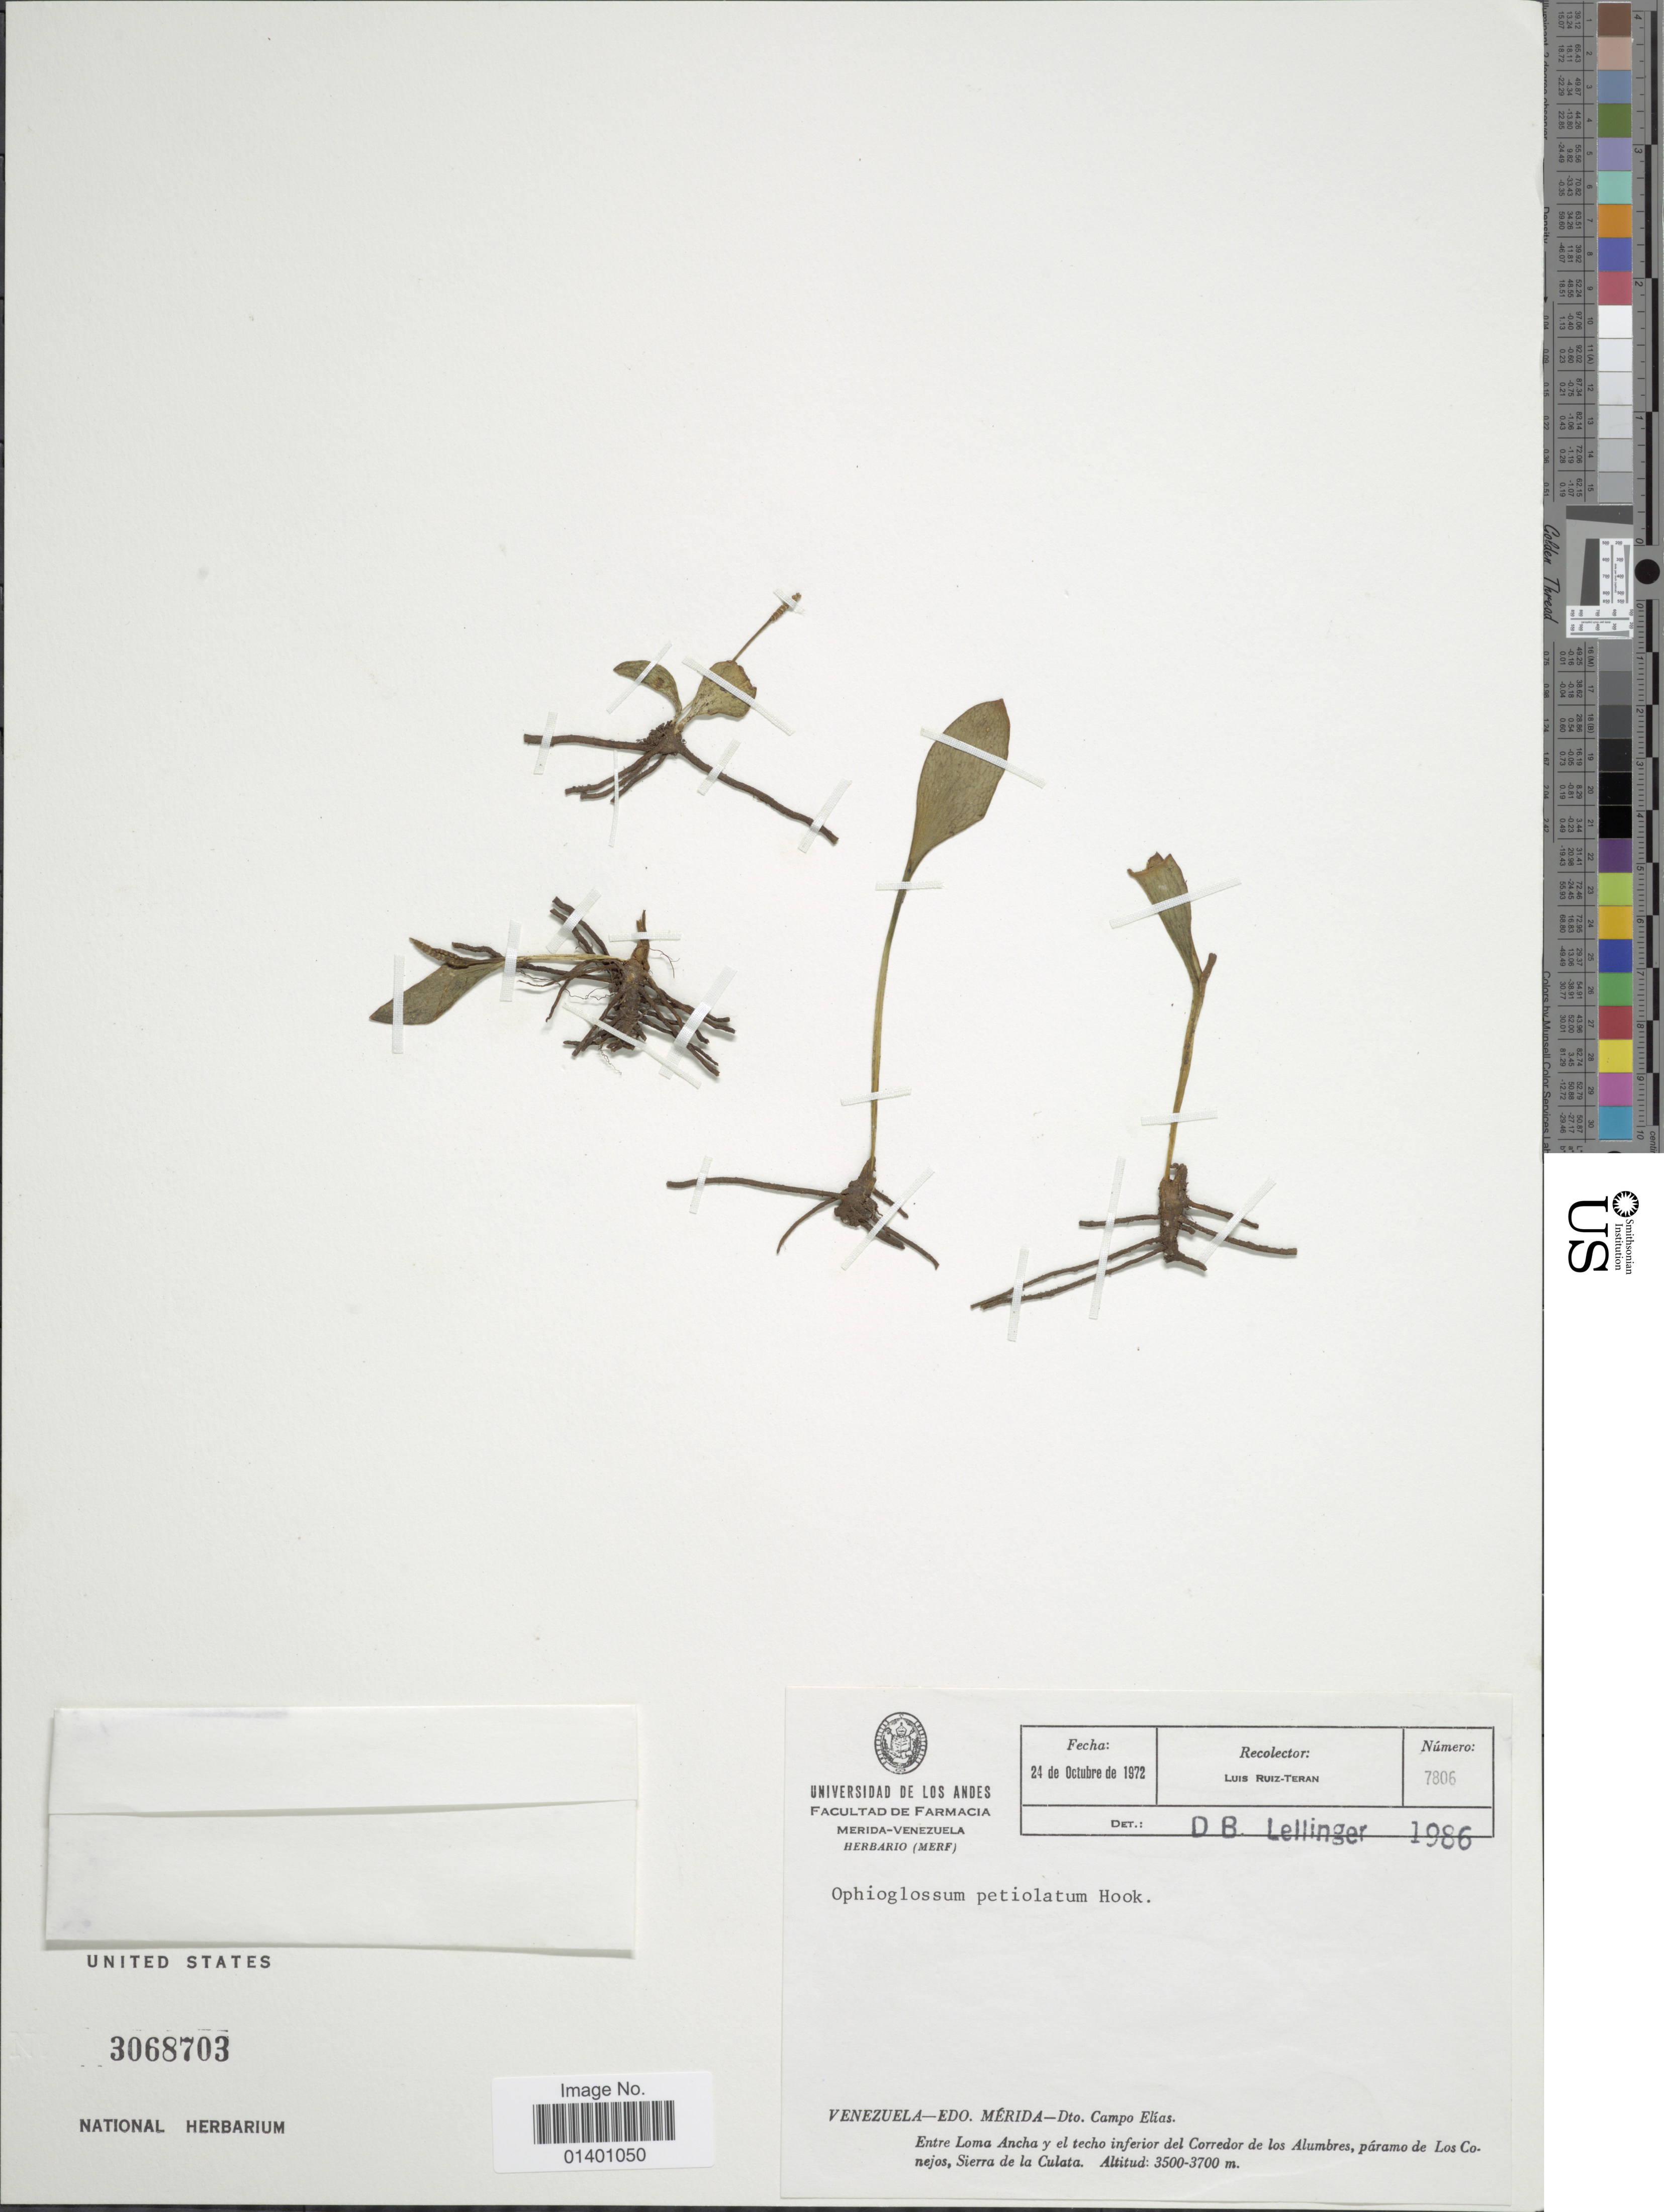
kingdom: Plantae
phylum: Tracheophyta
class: Polypodiopsida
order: Ophioglossales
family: Ophioglossaceae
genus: Ophioglossum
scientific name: Ophioglossum reticulatum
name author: L.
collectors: L. E. Ruíz-Terán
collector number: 7806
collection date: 1972-10-24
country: Venezuela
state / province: Mérida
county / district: Campo Elías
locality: Dto. Campo Elias, Entre Loma Ancha y el techo inferior del Corredor de los Alumbres, paramo de Los Conejos, Sierra de la Culata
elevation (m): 3500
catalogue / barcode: US 3068703